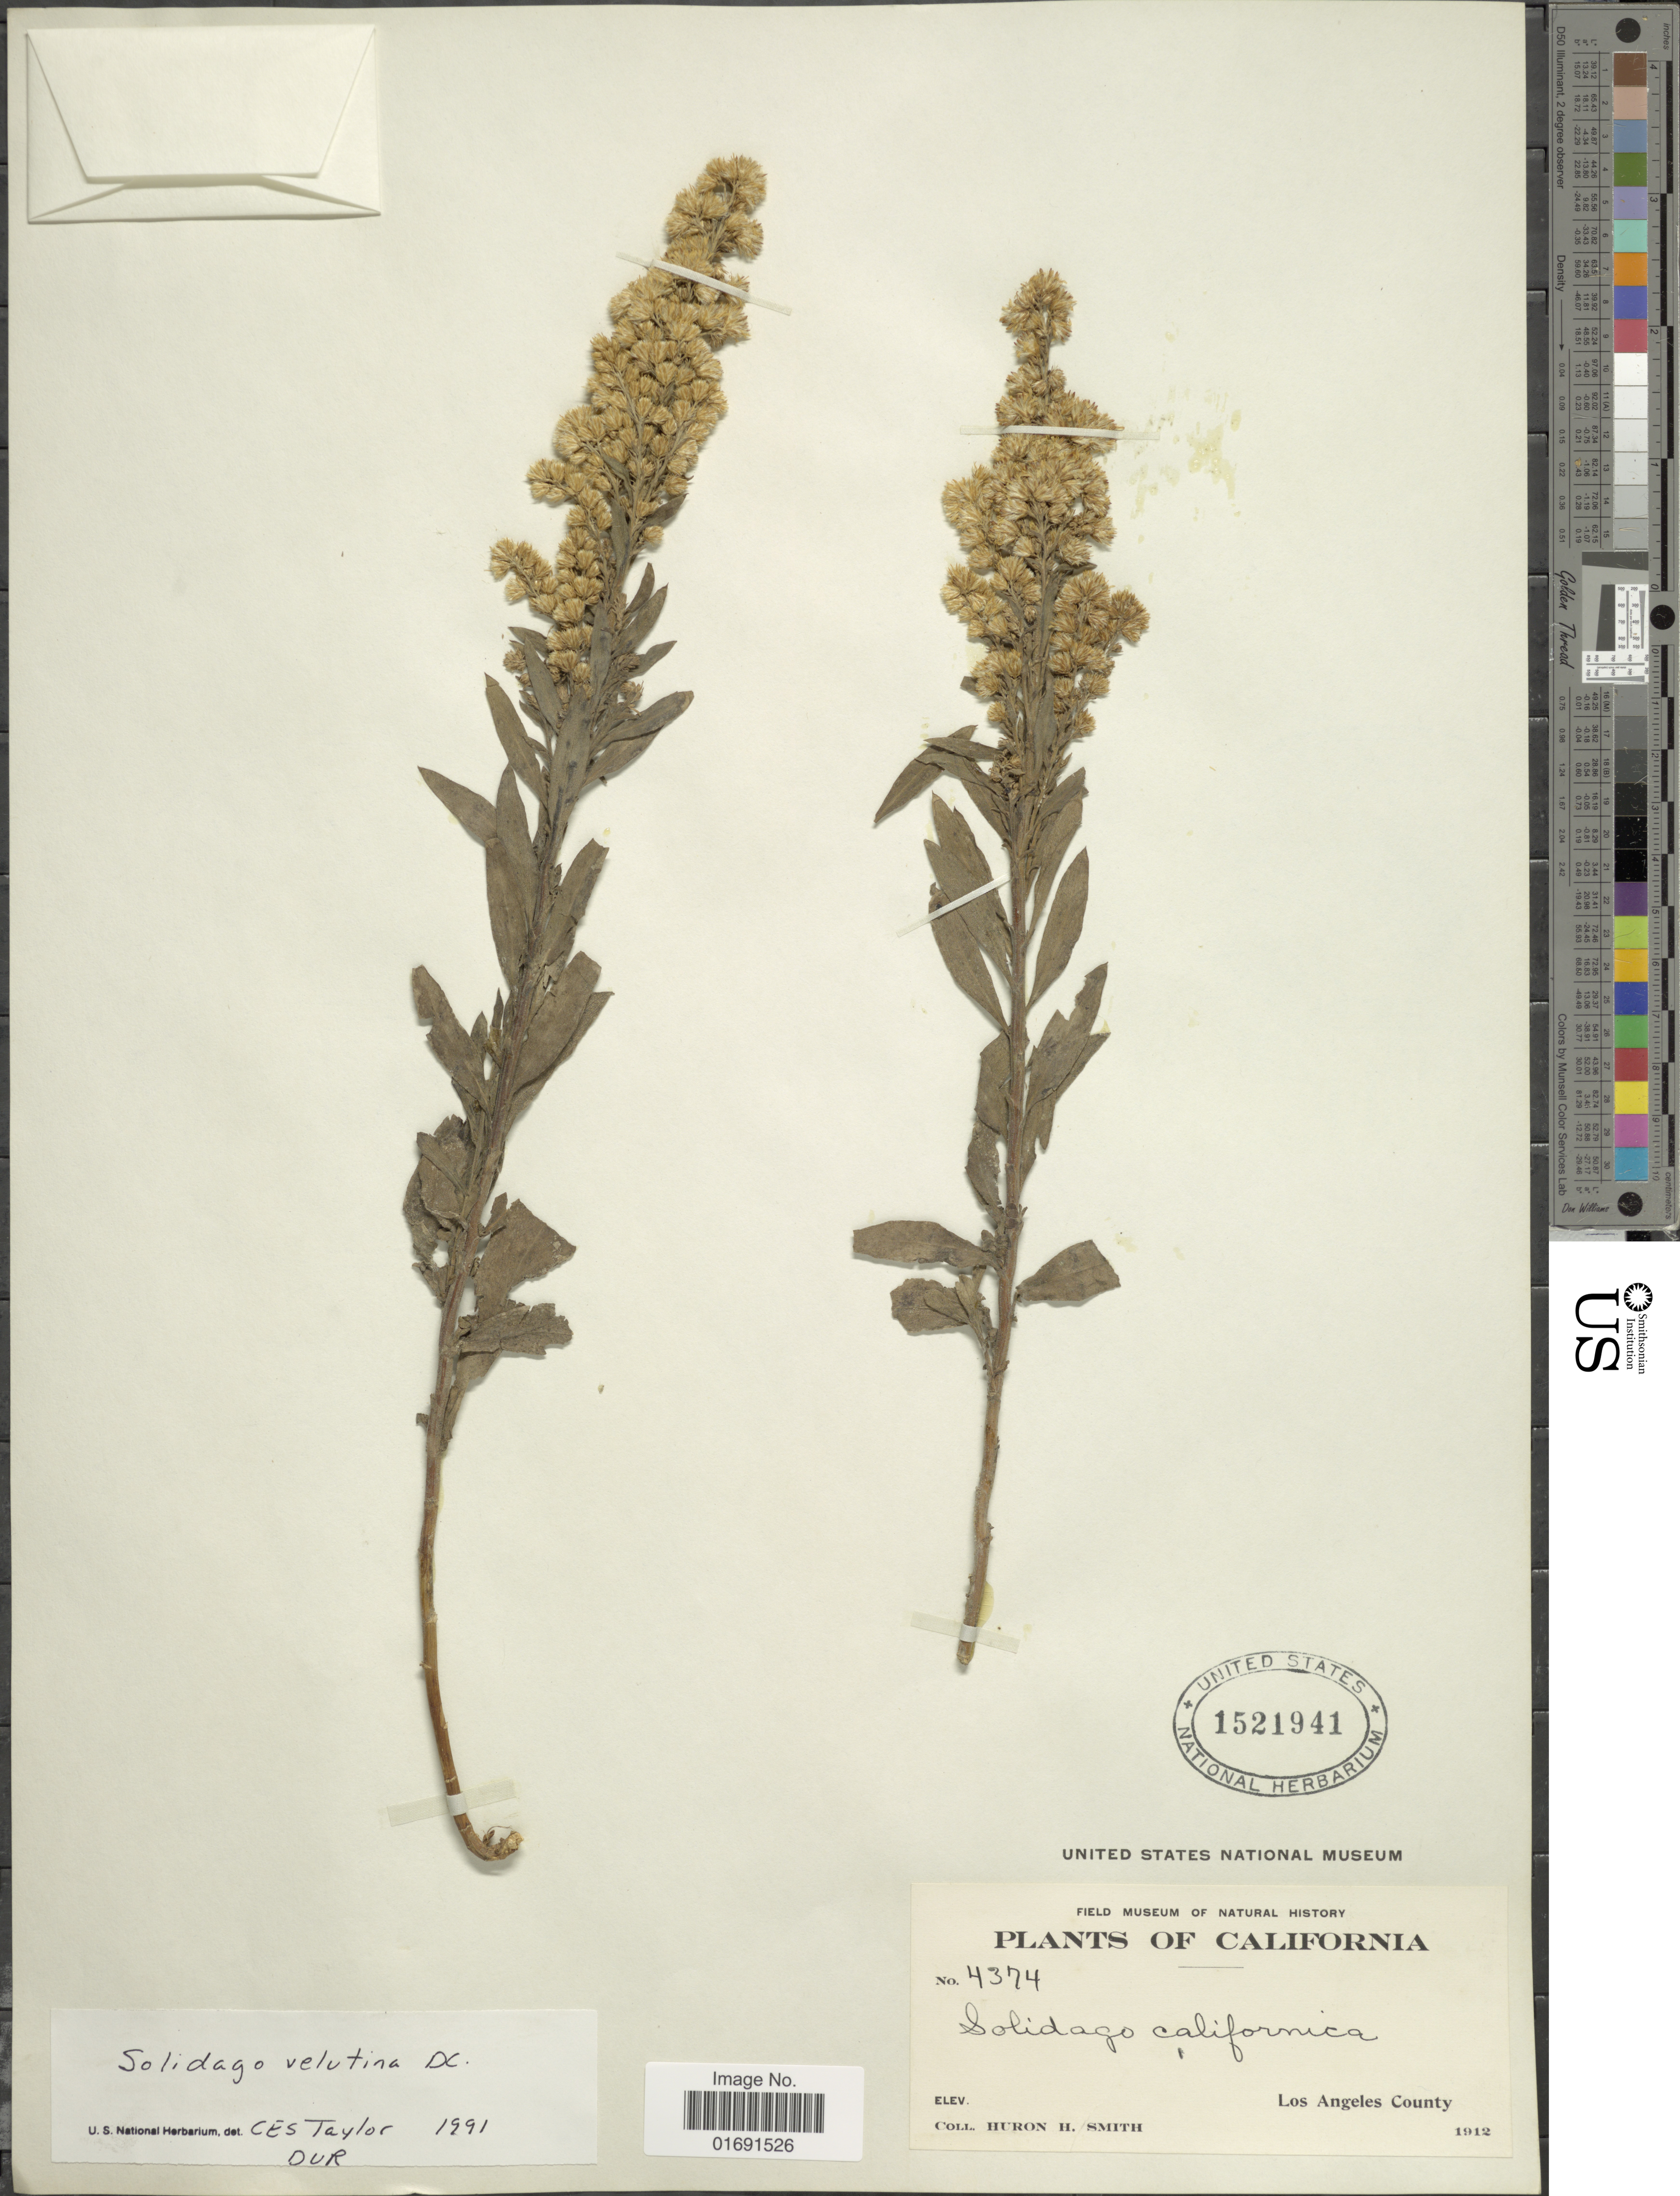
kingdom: Plantae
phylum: Tracheophyta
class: Magnoliopsida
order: Asterales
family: Asteraceae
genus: Solidago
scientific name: Solidago velutina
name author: DC.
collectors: Huron H. Smith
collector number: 4374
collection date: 1912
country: United States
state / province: California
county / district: Los Angeles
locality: Los Angeles County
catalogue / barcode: US 1521941